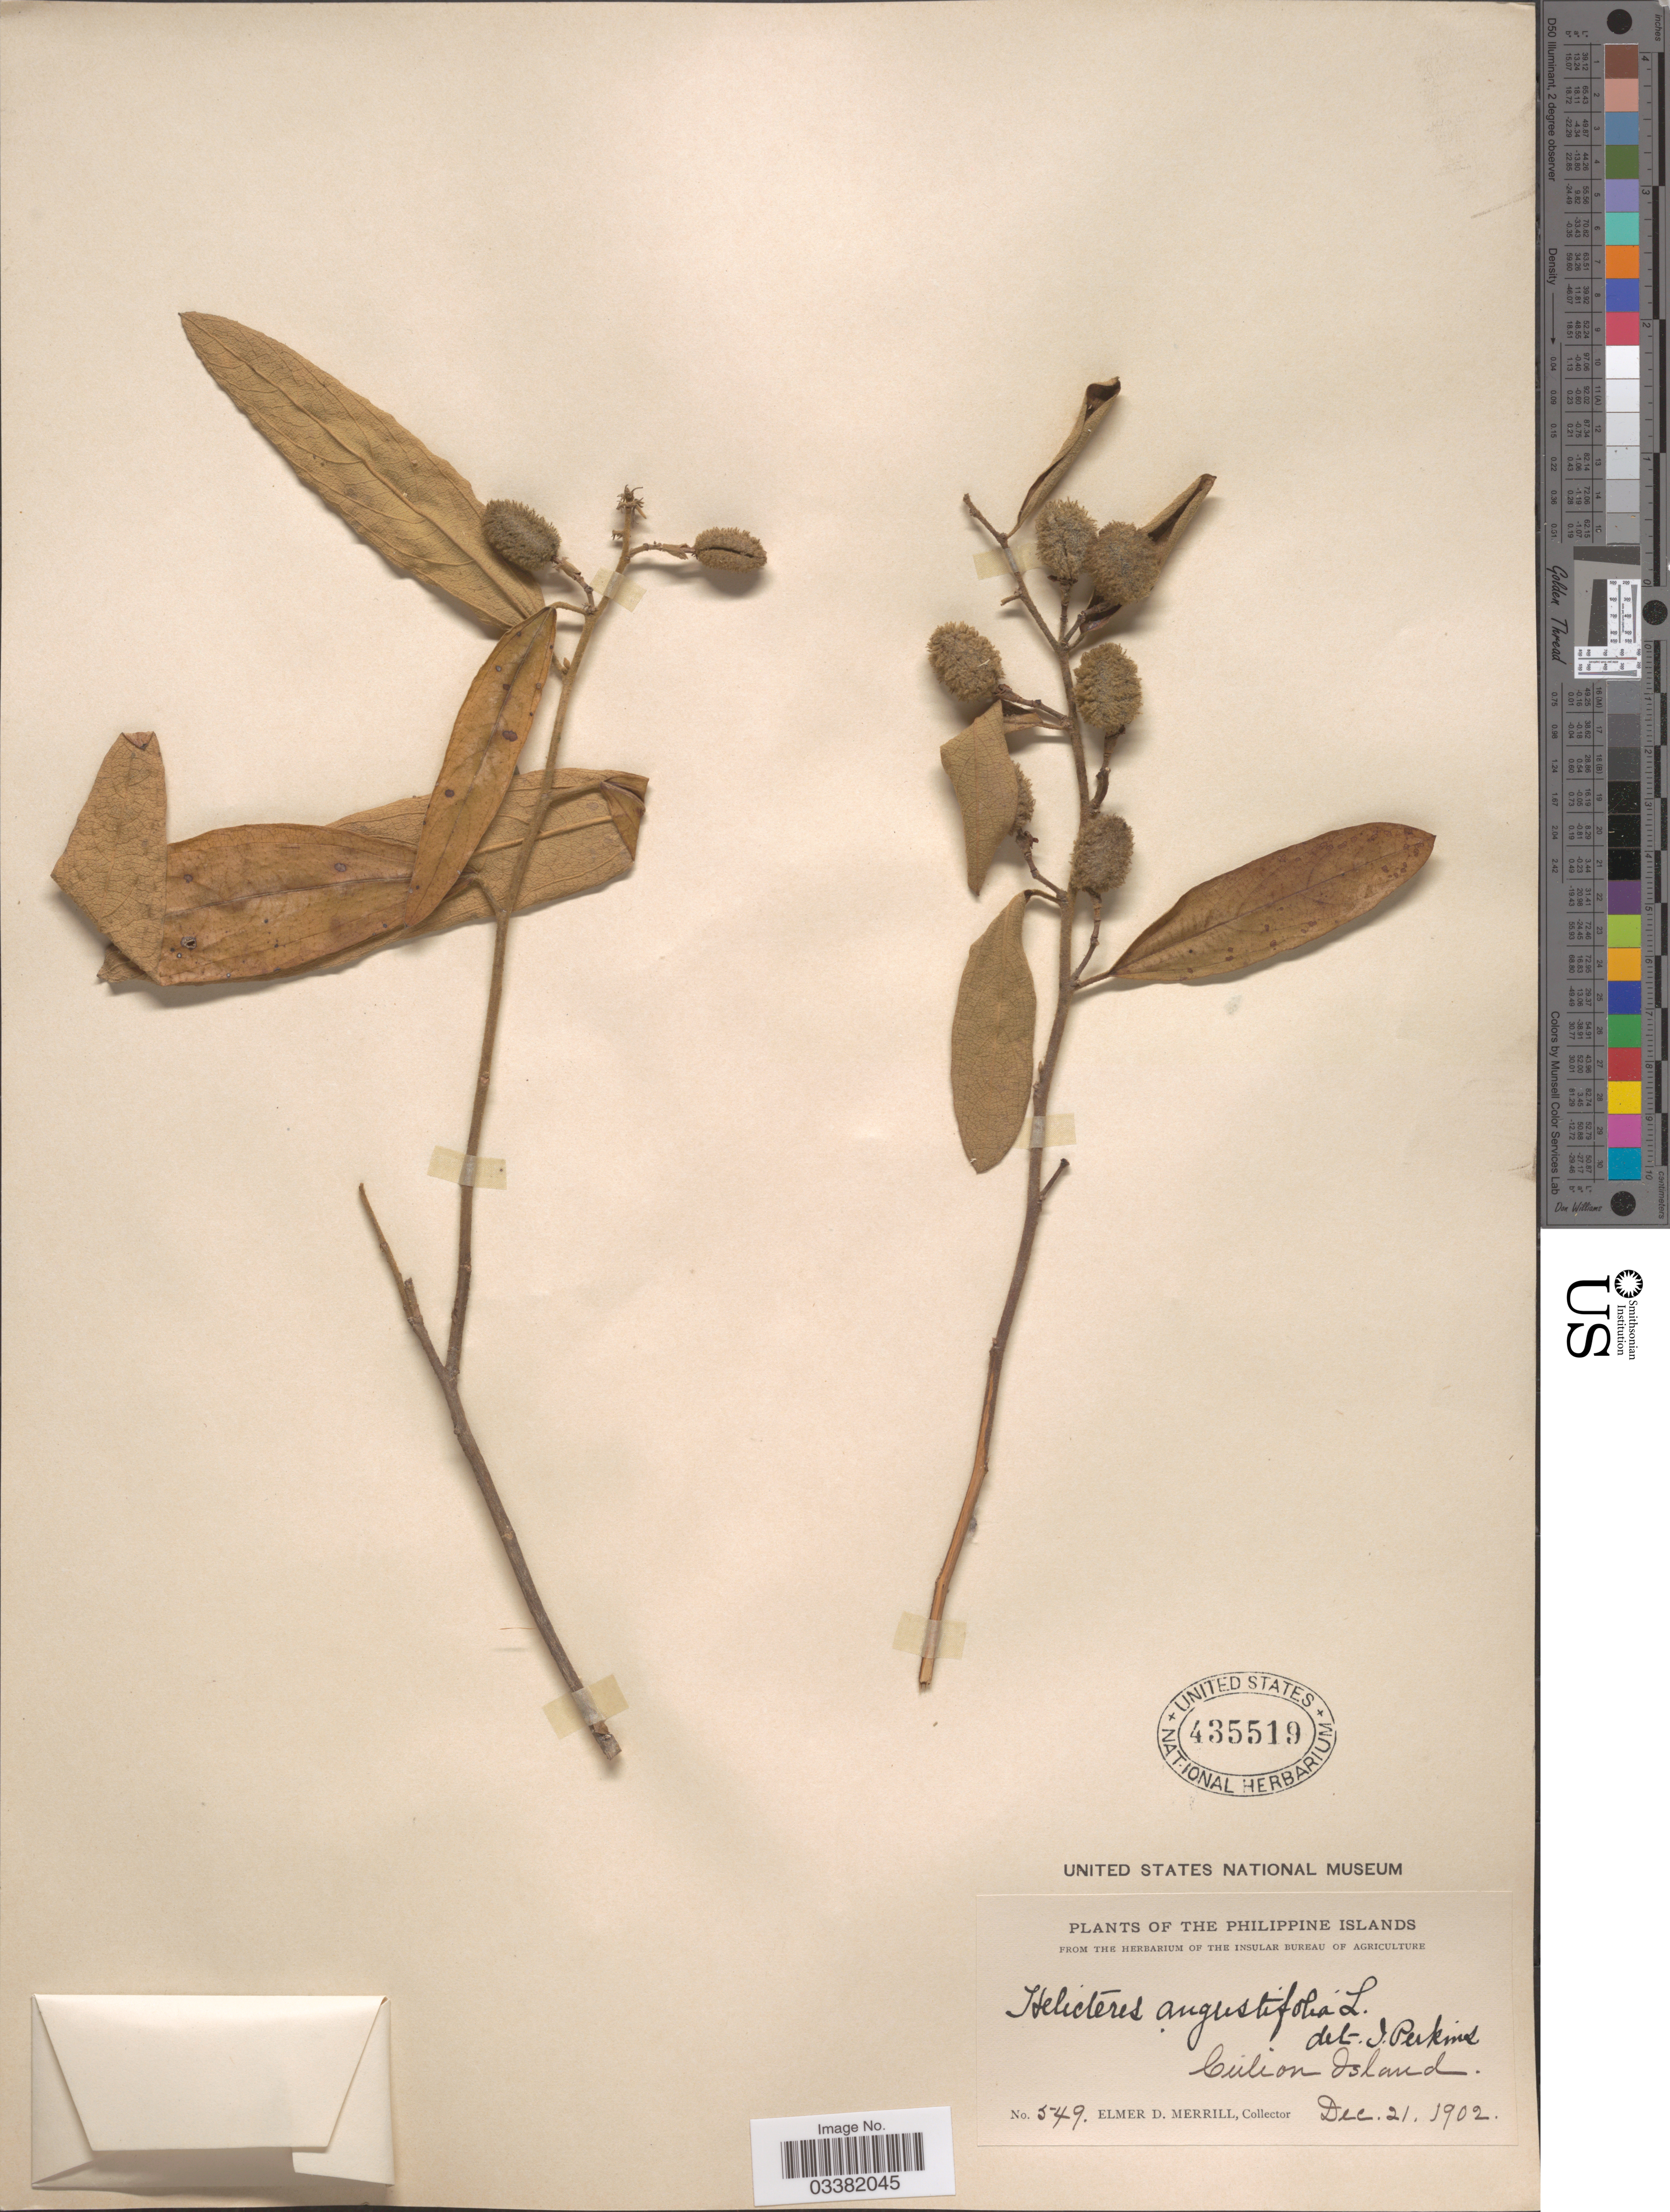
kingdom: Plantae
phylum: Tracheophyta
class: Magnoliopsida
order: Malvales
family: Malvaceae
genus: Helicteres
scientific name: Helicteres angustifolia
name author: L.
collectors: E. D. Merrill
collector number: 549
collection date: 1902-12-21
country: Philippines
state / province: Mimaropa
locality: Culion Island.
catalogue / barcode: US 435519